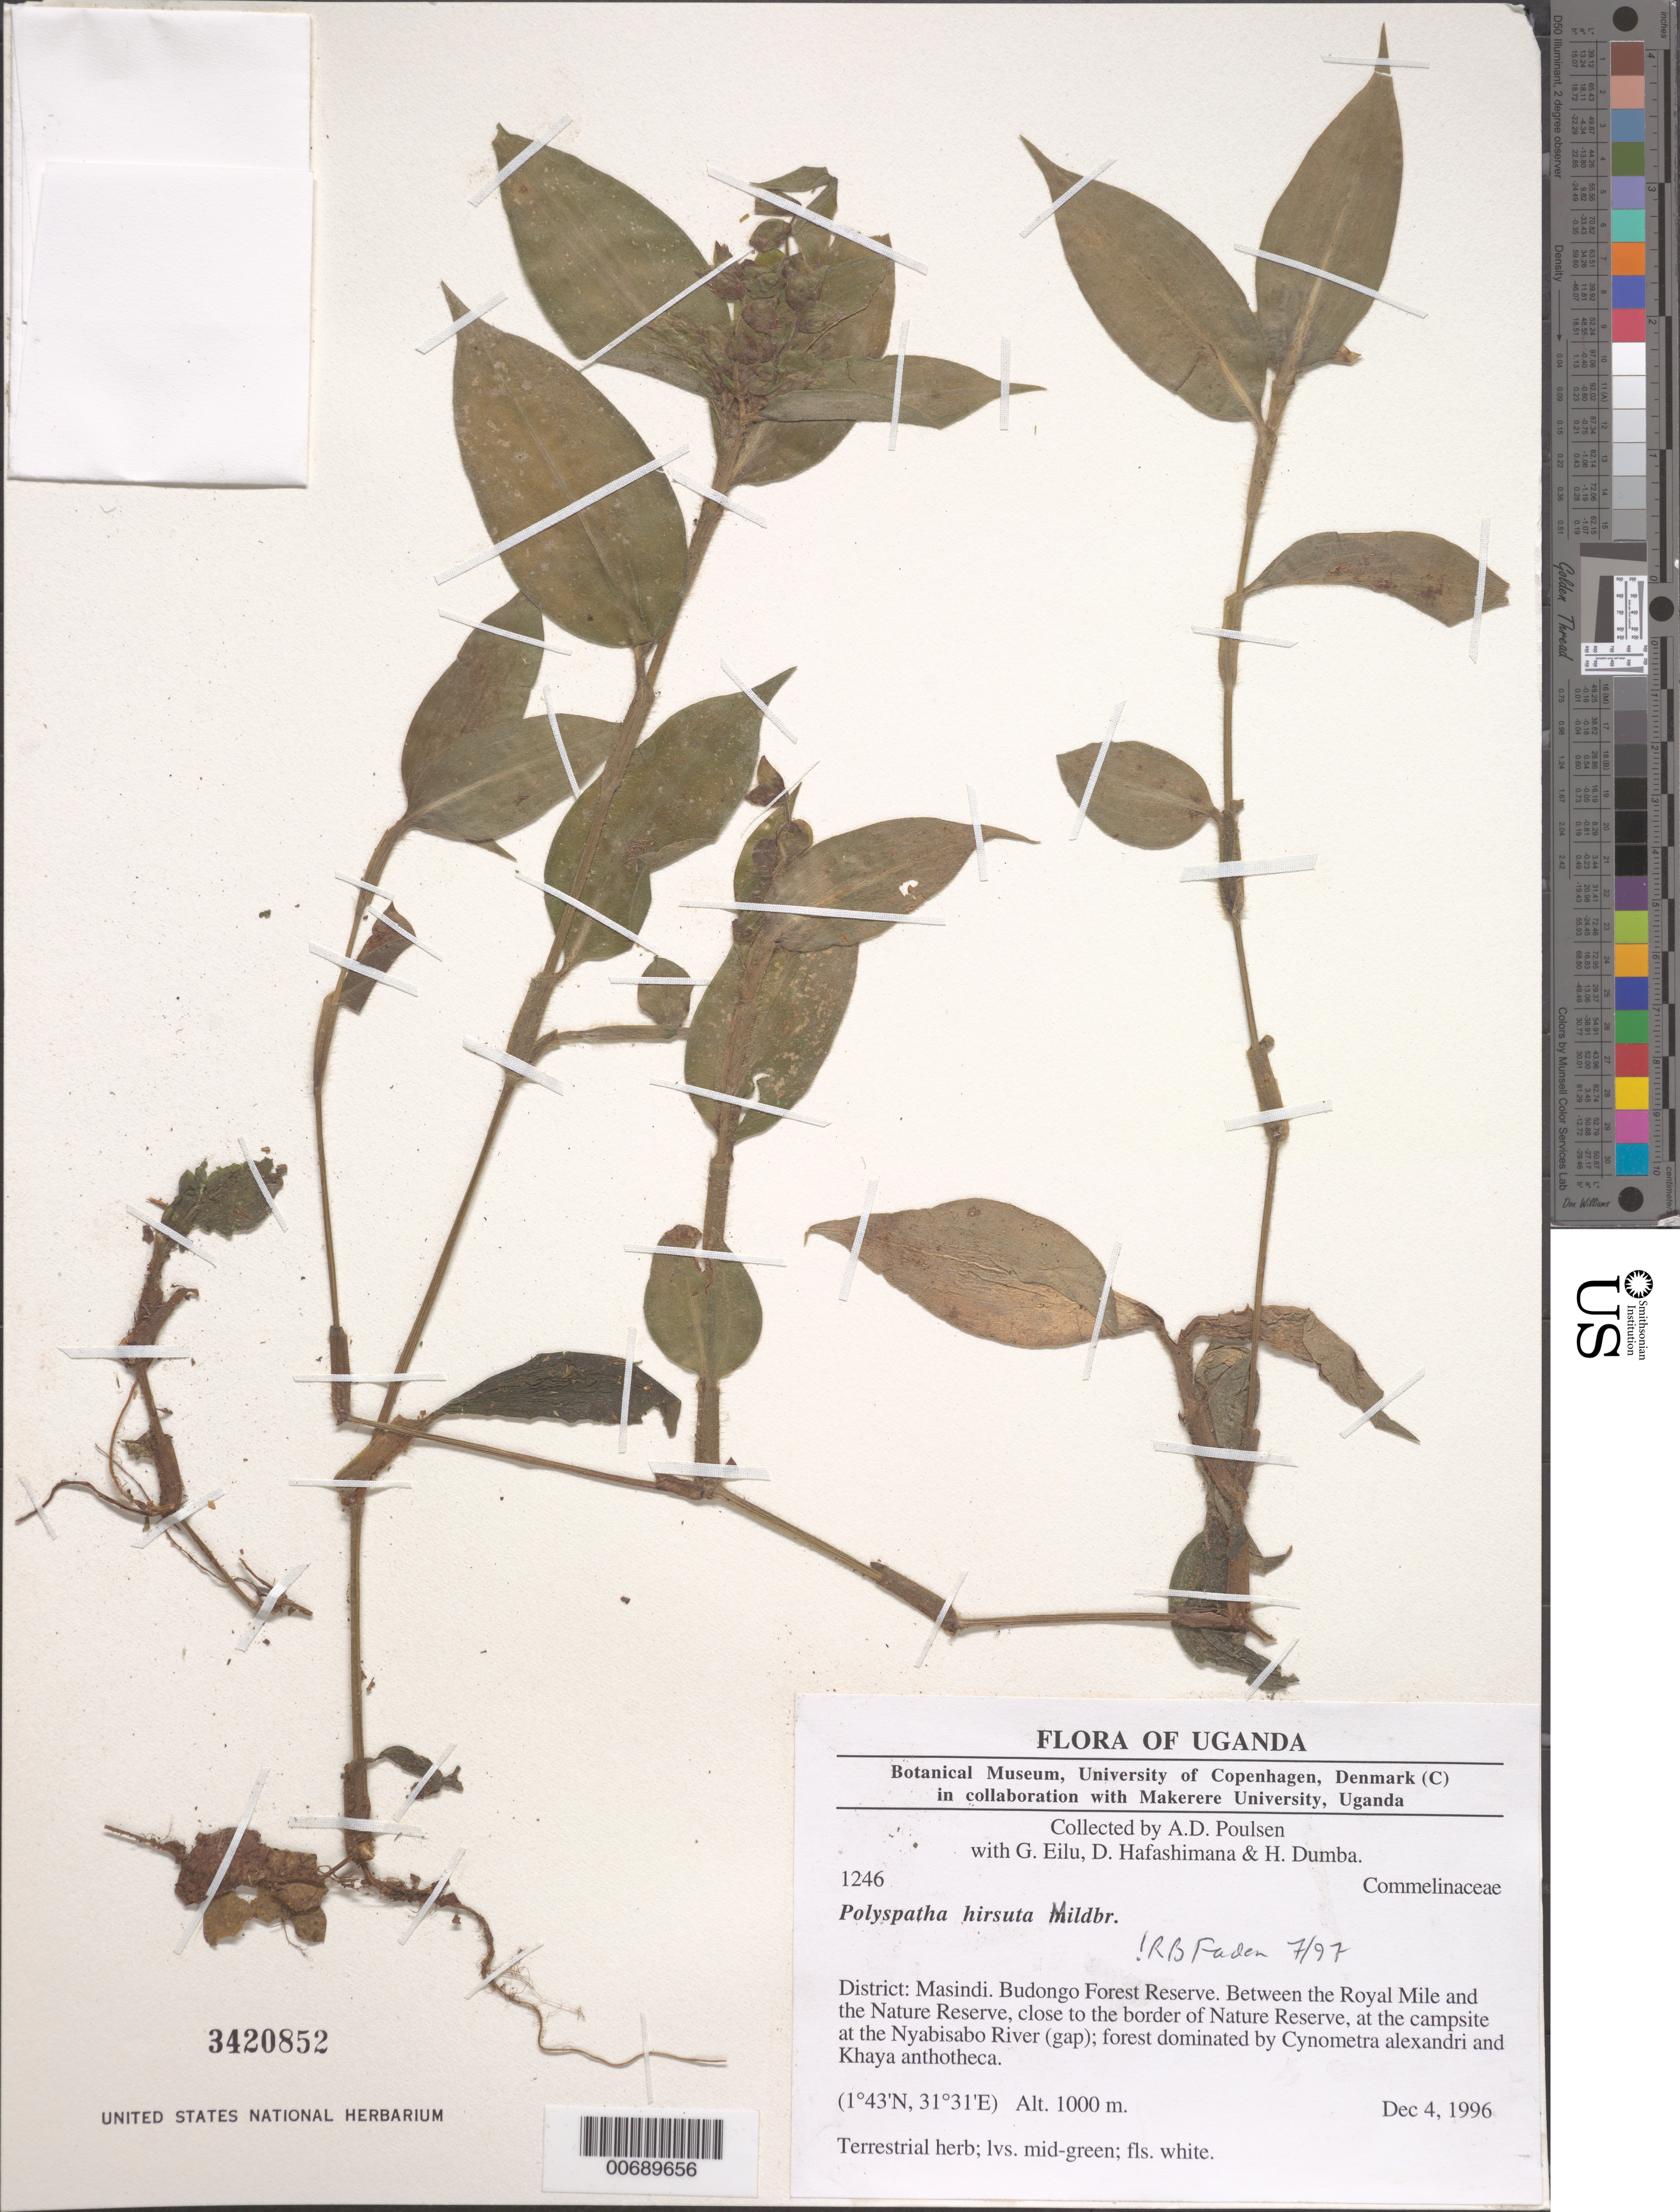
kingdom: Plantae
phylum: Tracheophyta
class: Liliopsida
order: Commelinales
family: Commelinaceae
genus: Polyspatha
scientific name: Polyspatha hirsuta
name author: Mildbr.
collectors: A. Poulsen, G. Eilu, D. Hafashimana & H. Dumba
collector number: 1246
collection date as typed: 04 Dec 1996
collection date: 1996-12-04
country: Uganda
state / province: Western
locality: Budongo Forest Reserve, between Royal Mile and Nature Reserve, close to the border of Nature Reserve, at the campsite at the Nyabisabo River.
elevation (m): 1000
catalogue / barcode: US 3420852